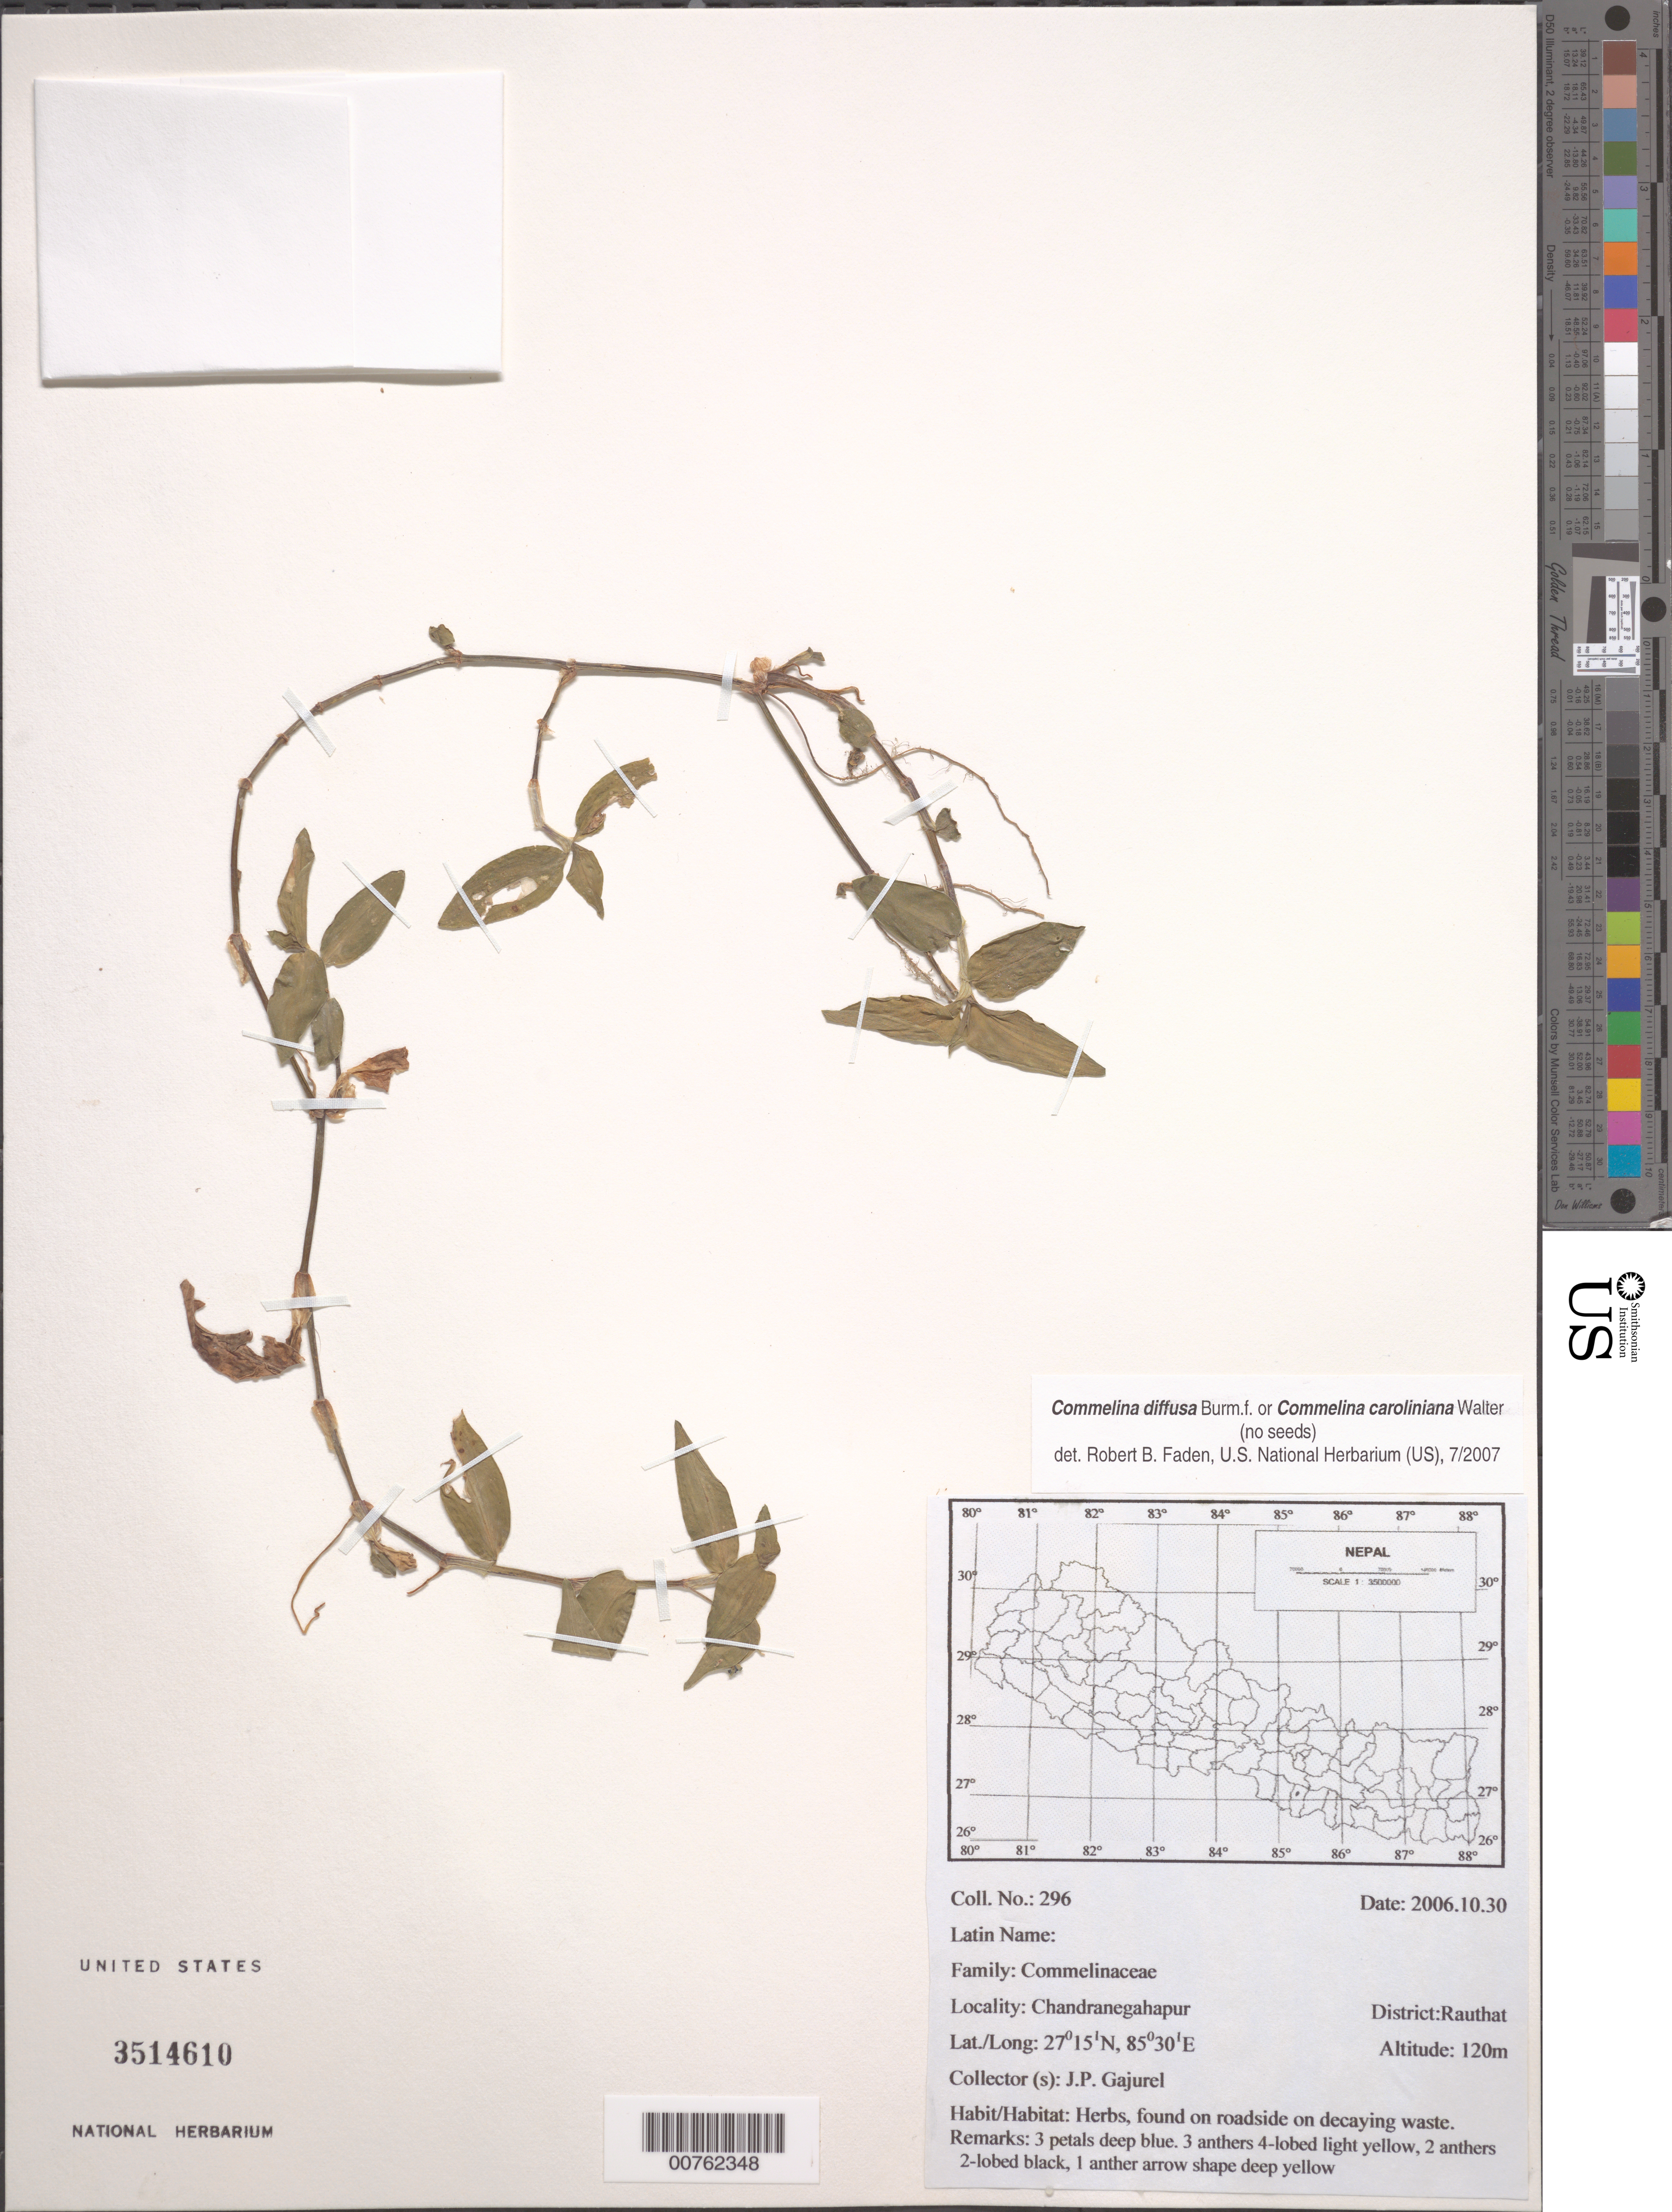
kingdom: Plantae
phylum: Tracheophyta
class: Liliopsida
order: Commelinales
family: Commelinaceae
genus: Commelina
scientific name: Commelina diffusa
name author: Burm. f.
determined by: Faden, Robert B., (US), Smithsonian Institution - National Museum of Natural History (UNITED STATES)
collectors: J. Gajurel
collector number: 296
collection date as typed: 30 Oct 2006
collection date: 2006-10-30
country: Nepal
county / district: Rauthat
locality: Chandranegahapur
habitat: Herbs, found on roadside on decaying waste.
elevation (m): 120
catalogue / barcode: US 3514610